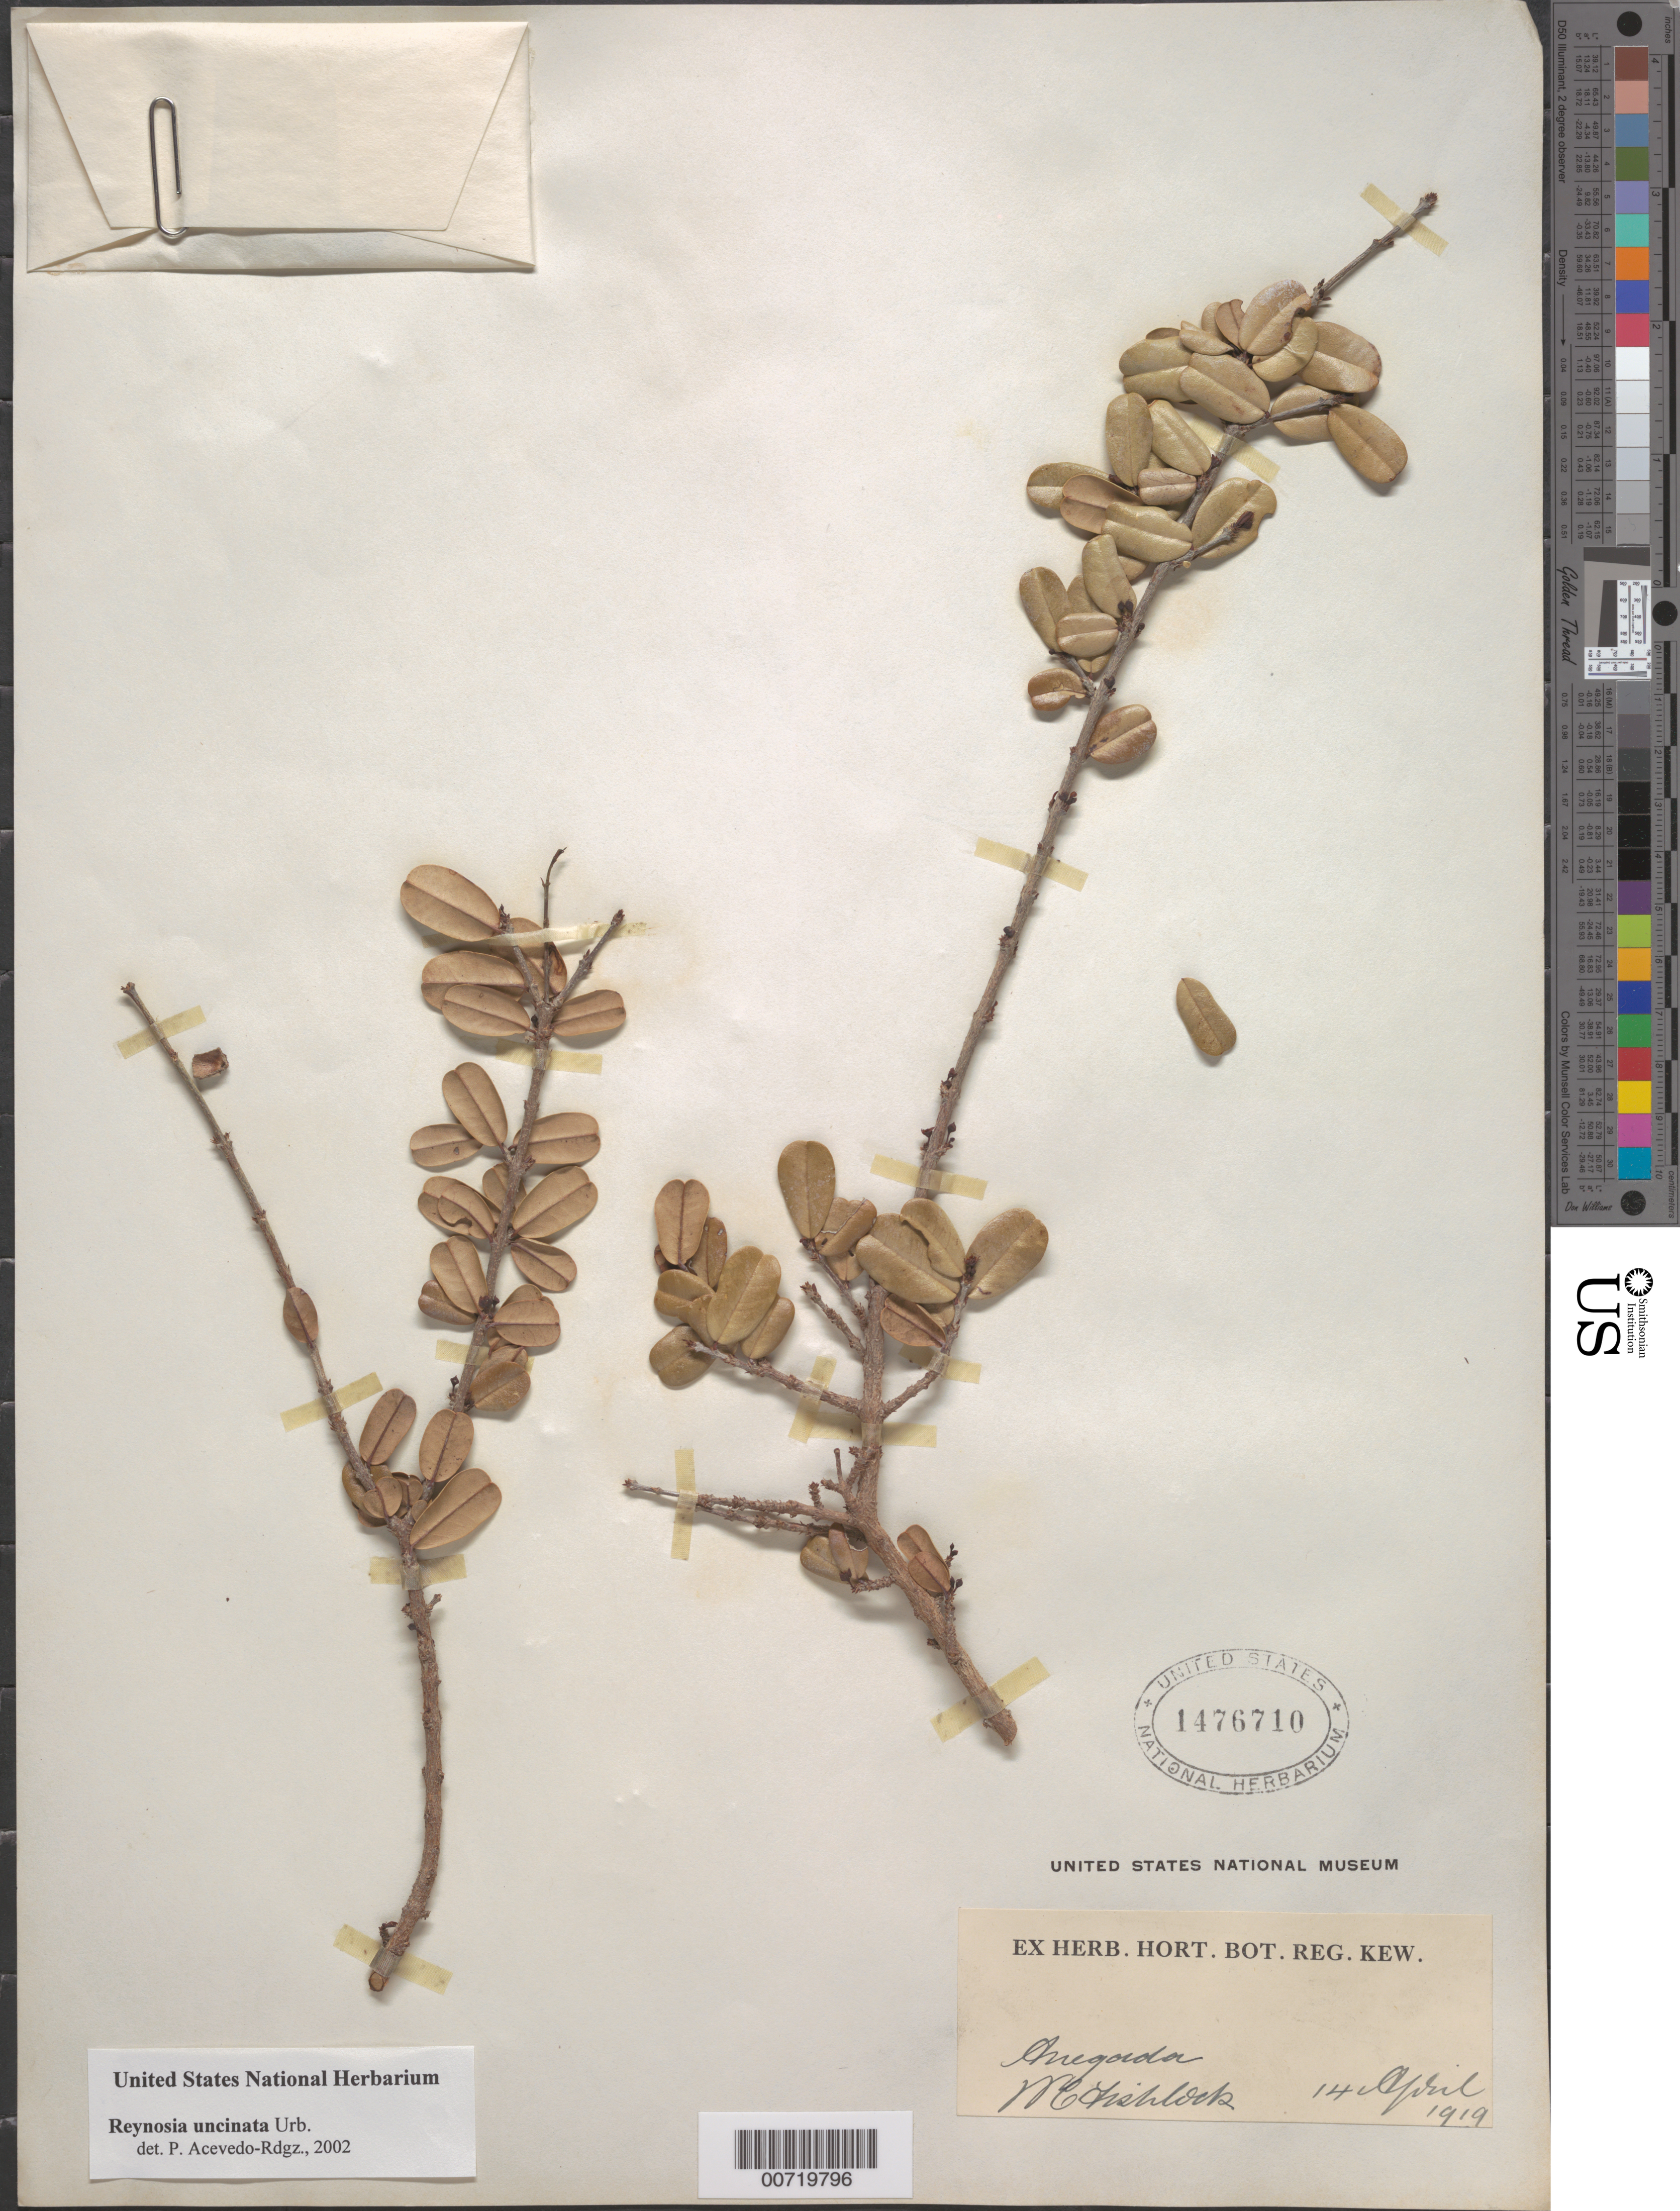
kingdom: Plantae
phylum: Tracheophyta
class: Magnoliopsida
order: Rosales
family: Rhamnaceae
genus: Reynosia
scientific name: Reynosia uncinata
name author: Urb.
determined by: Acevedo-Rodríguez, P., (BOT), Smithsonian Institution - National Museum of Natural History (UNITED STATES)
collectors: W. Fishlock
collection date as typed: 14 Apr 1919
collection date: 1919-04-14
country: British Virgin Islands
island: Anegada I.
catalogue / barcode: US 1476710